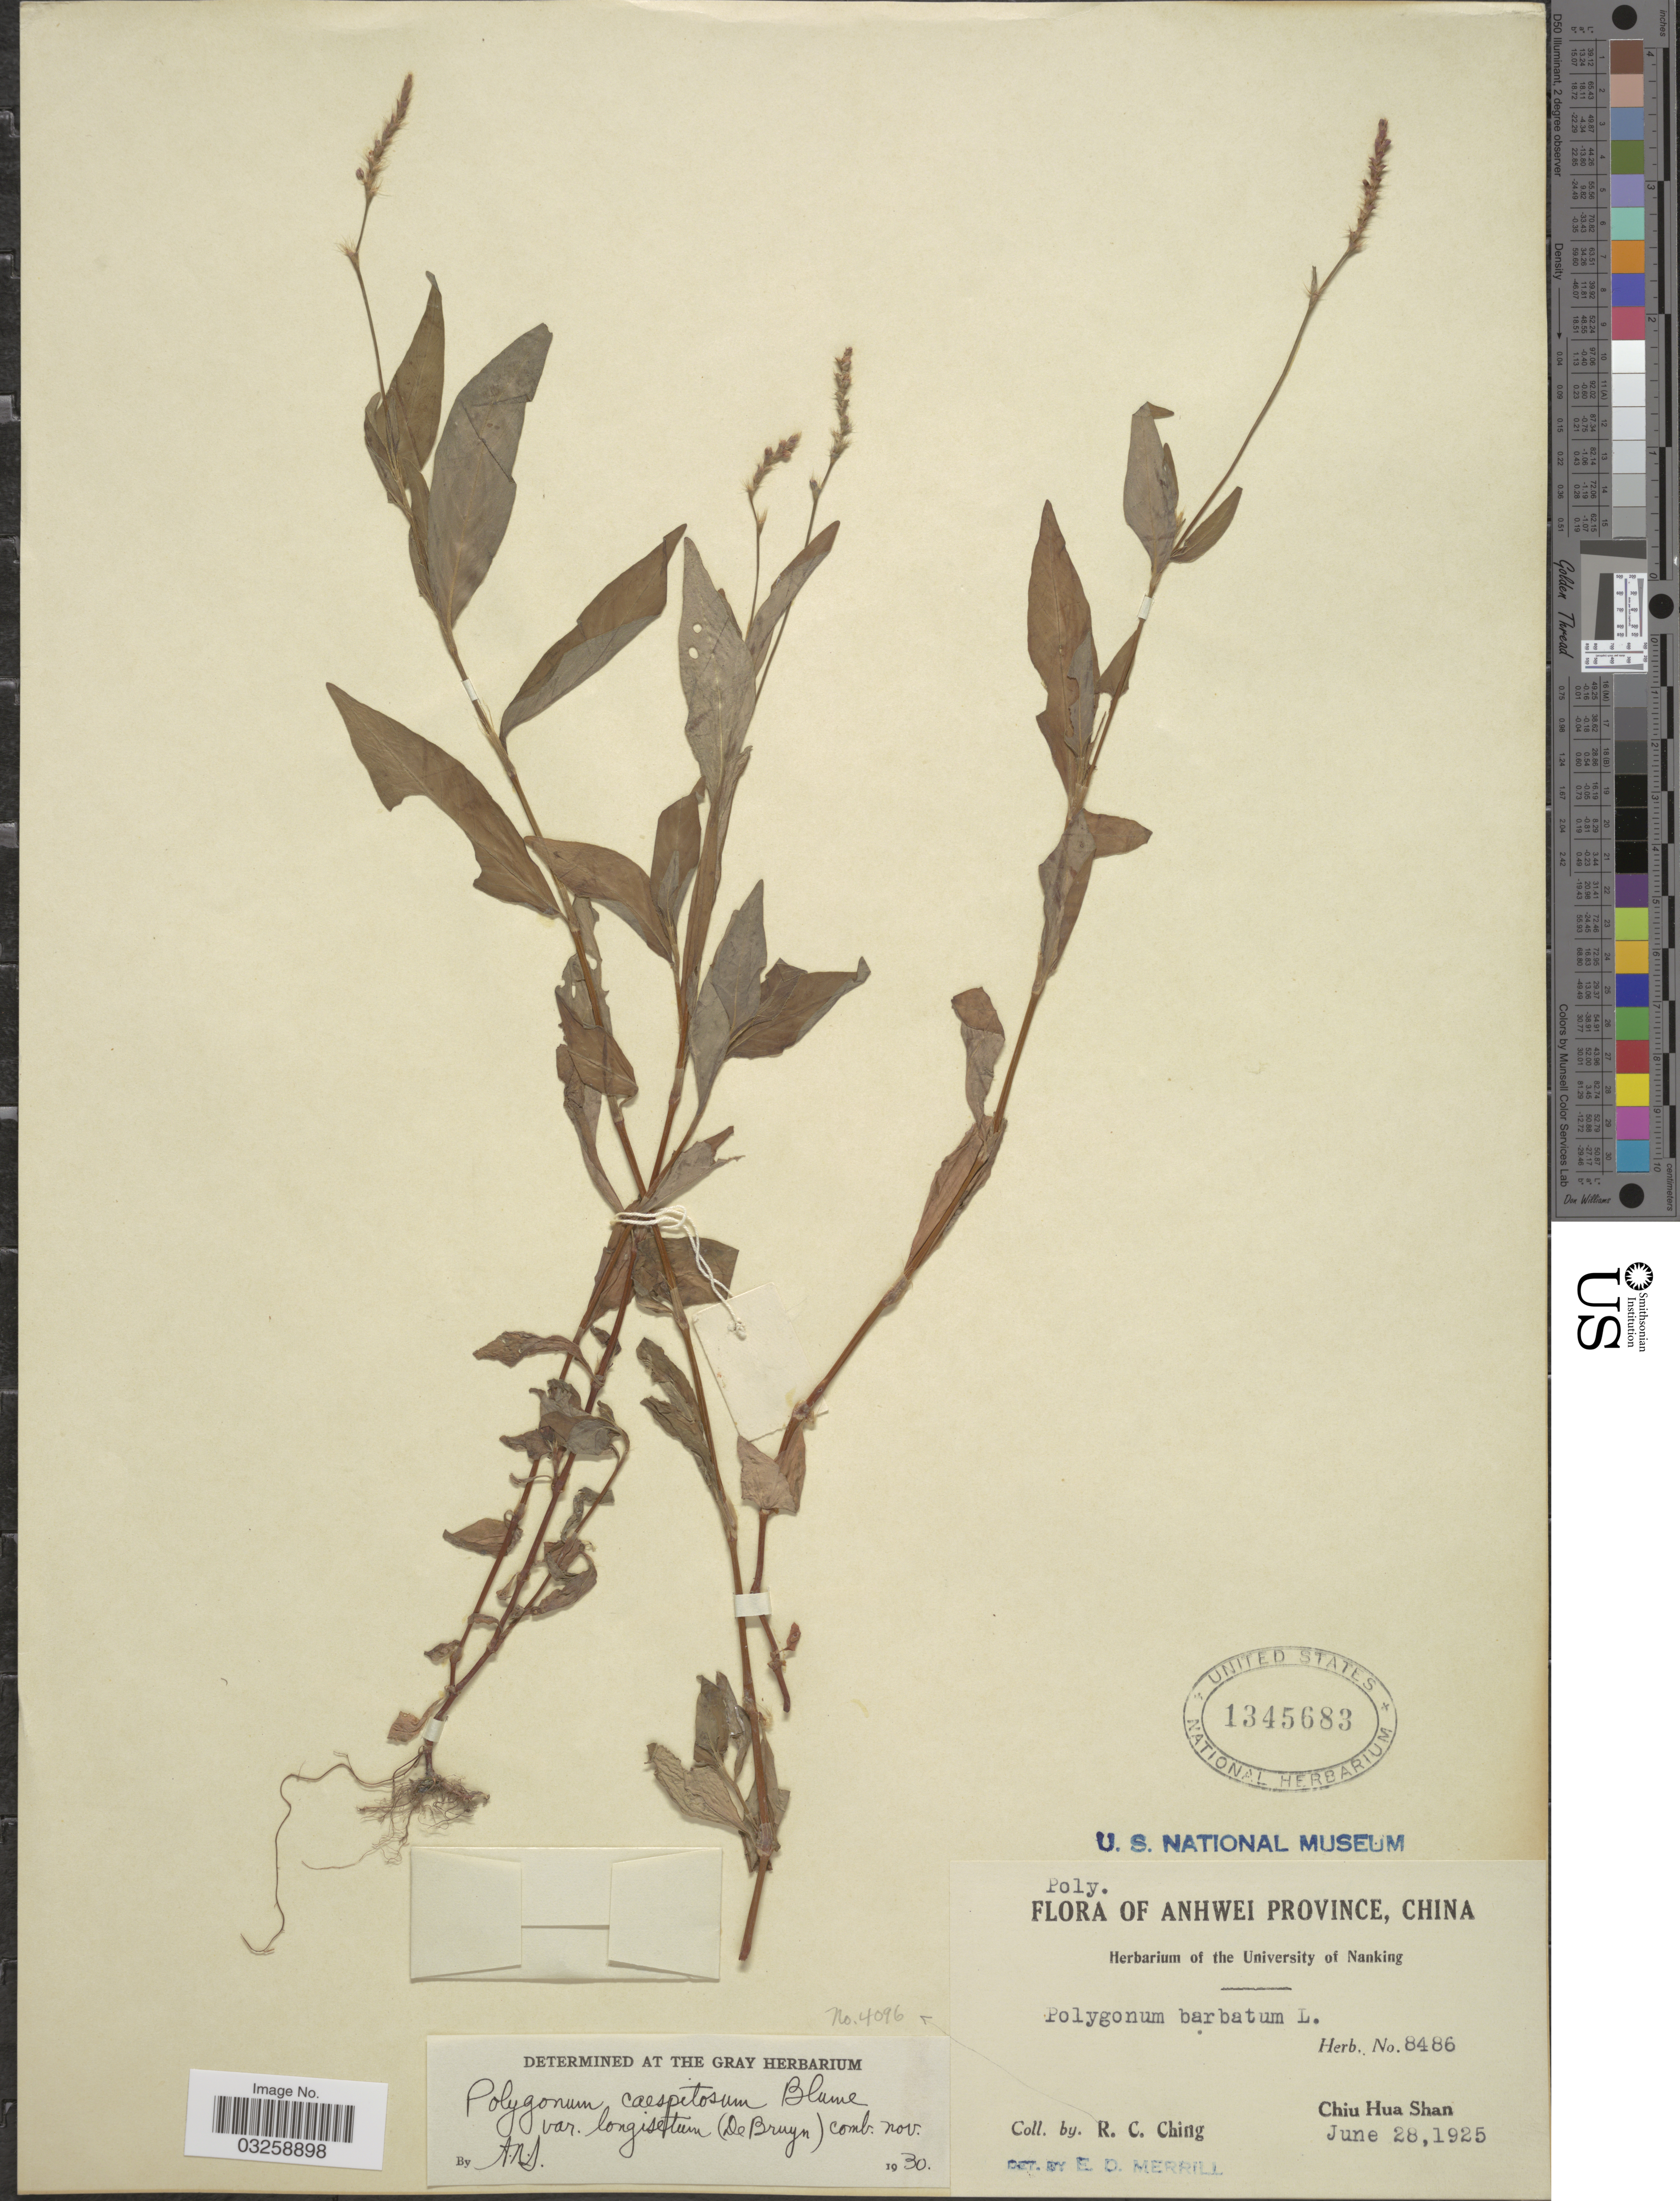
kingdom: Plantae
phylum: Tracheophyta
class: Magnoliopsida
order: Caryophyllales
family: Polygonaceae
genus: Polygonum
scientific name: Polygonum longisetum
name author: Bruijn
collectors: R. C. Ching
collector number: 8486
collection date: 1925-06-28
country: China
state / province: Anhui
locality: Anhwei Province. Chiu Hua Shan.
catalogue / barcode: US 1345683